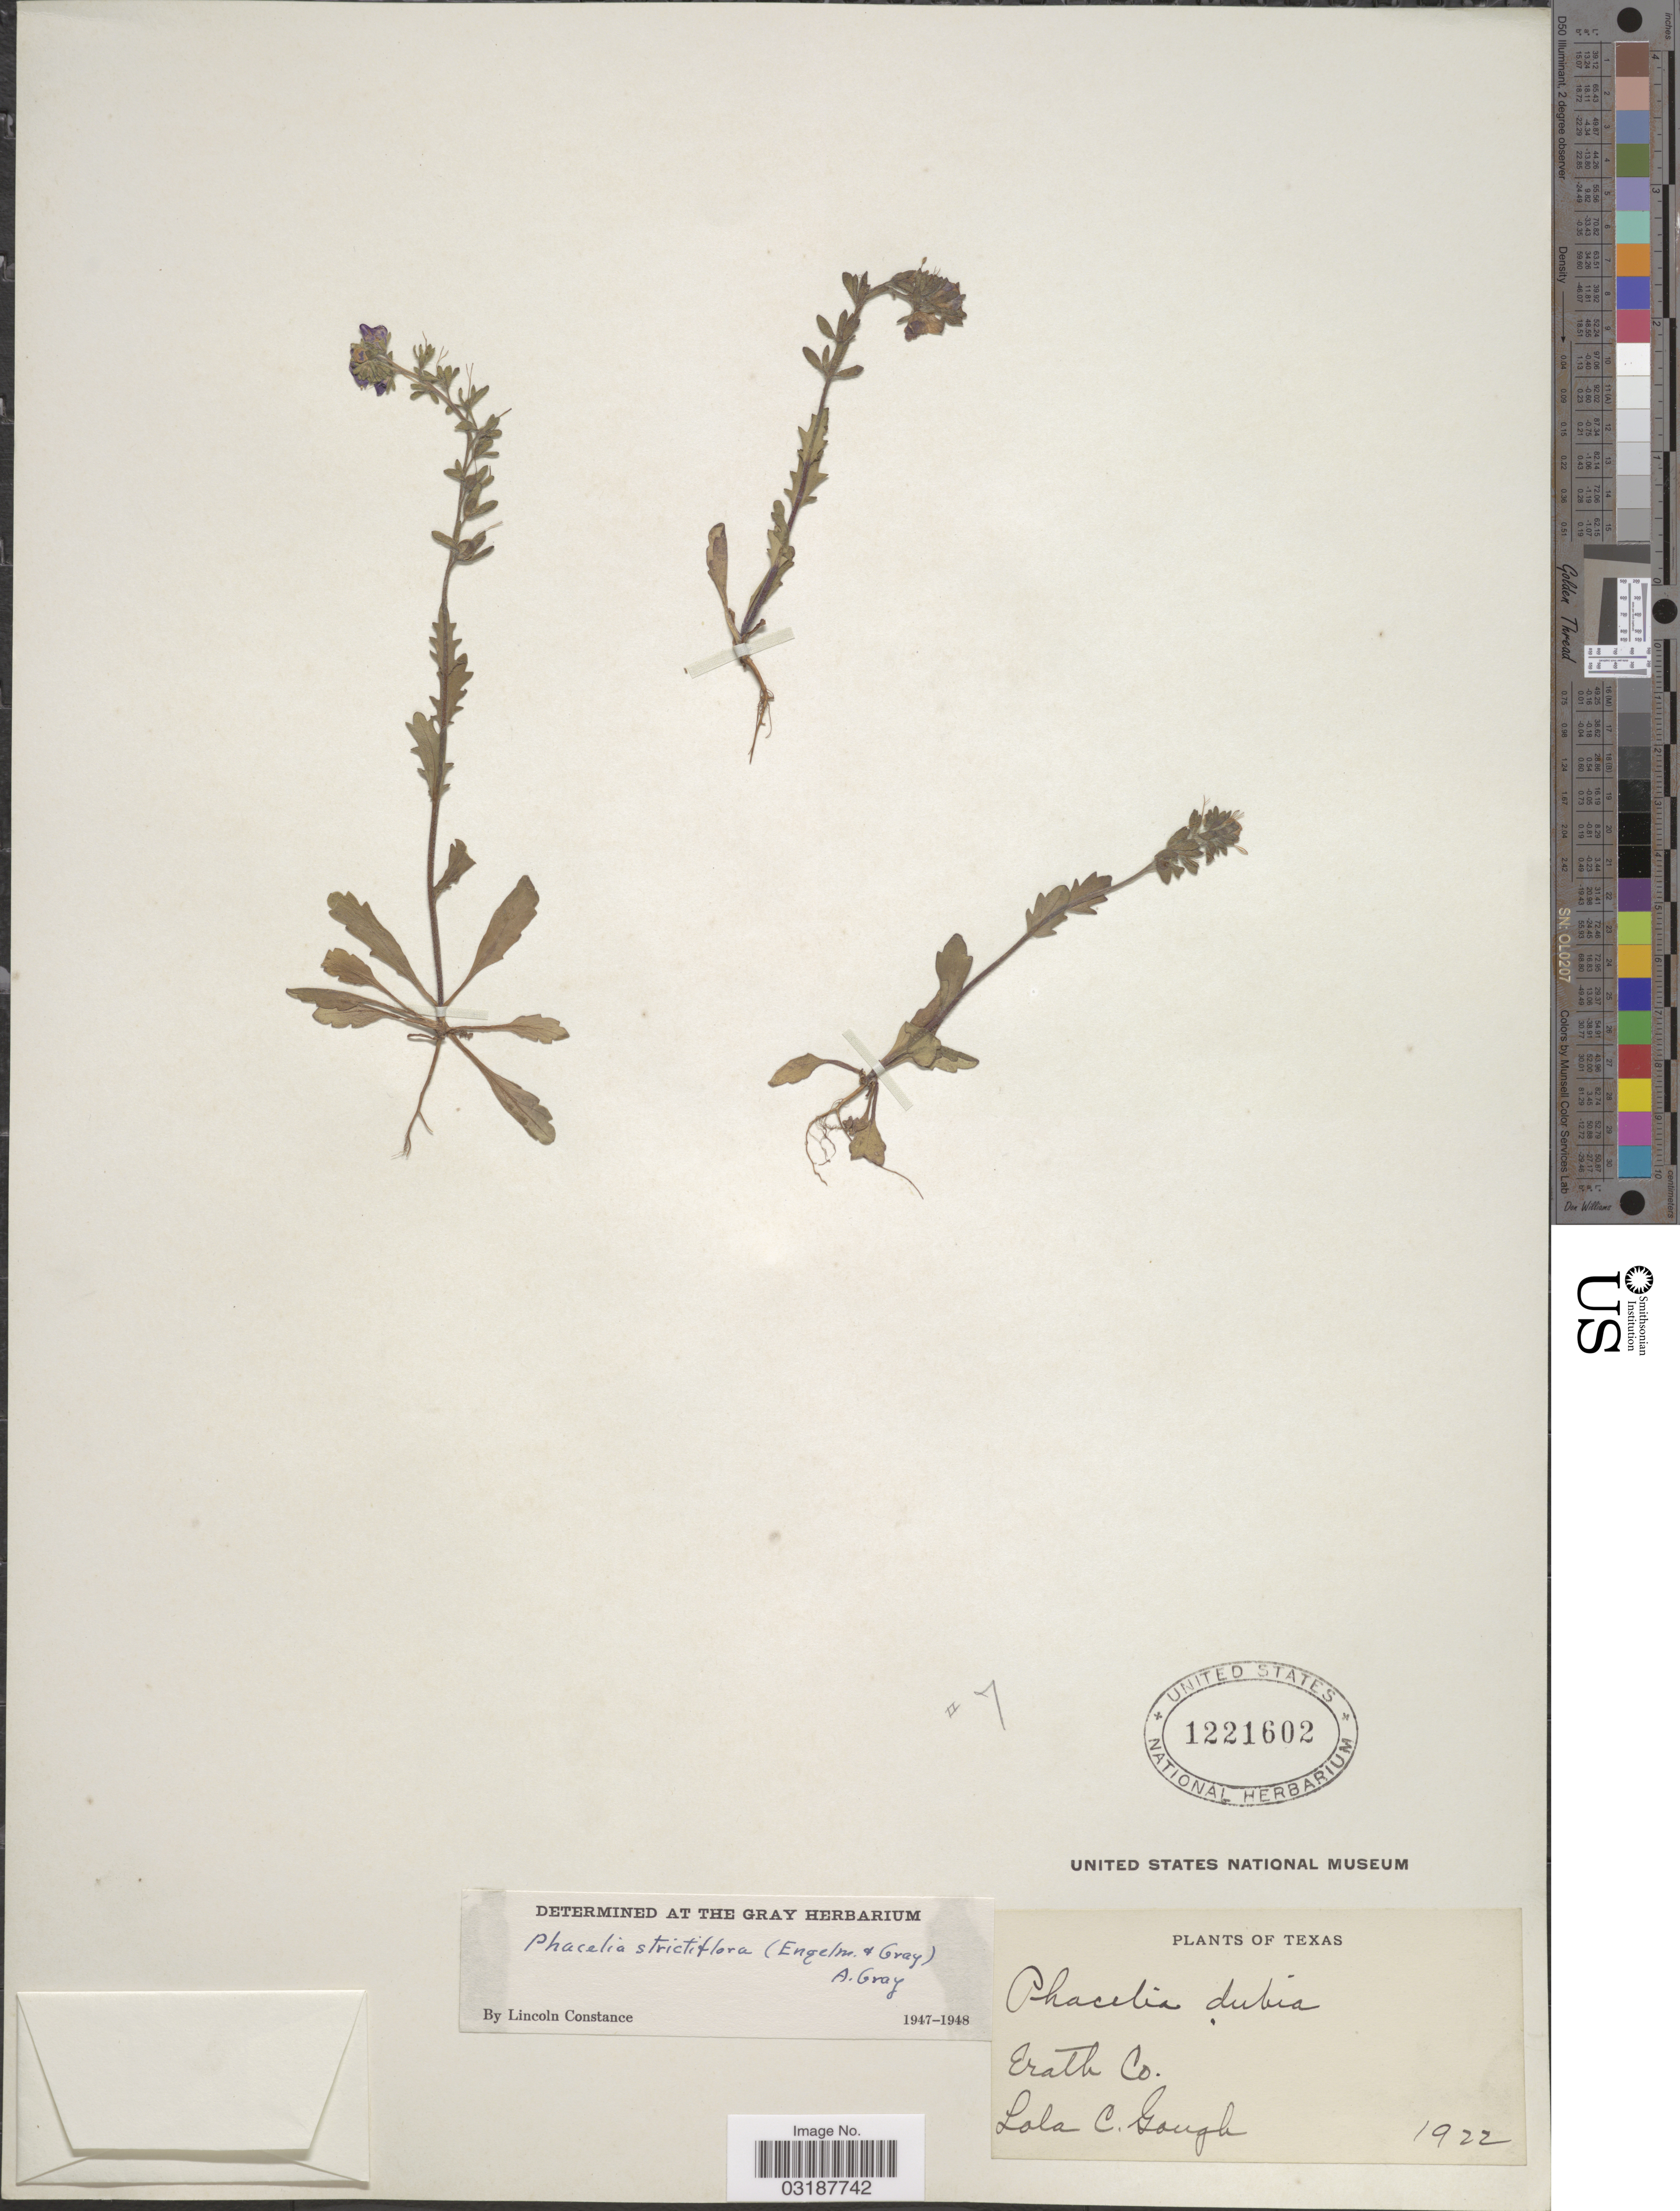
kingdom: Plantae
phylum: Tracheophyta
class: Magnoliopsida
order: Boraginales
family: Hydrophyllaceae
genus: Phacelia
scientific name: Phacelia strictiflora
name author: (Engelm. & A. Gray) A. Gray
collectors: L. Gough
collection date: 1922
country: United States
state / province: Texas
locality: Erath Co.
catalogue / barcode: US 1221602